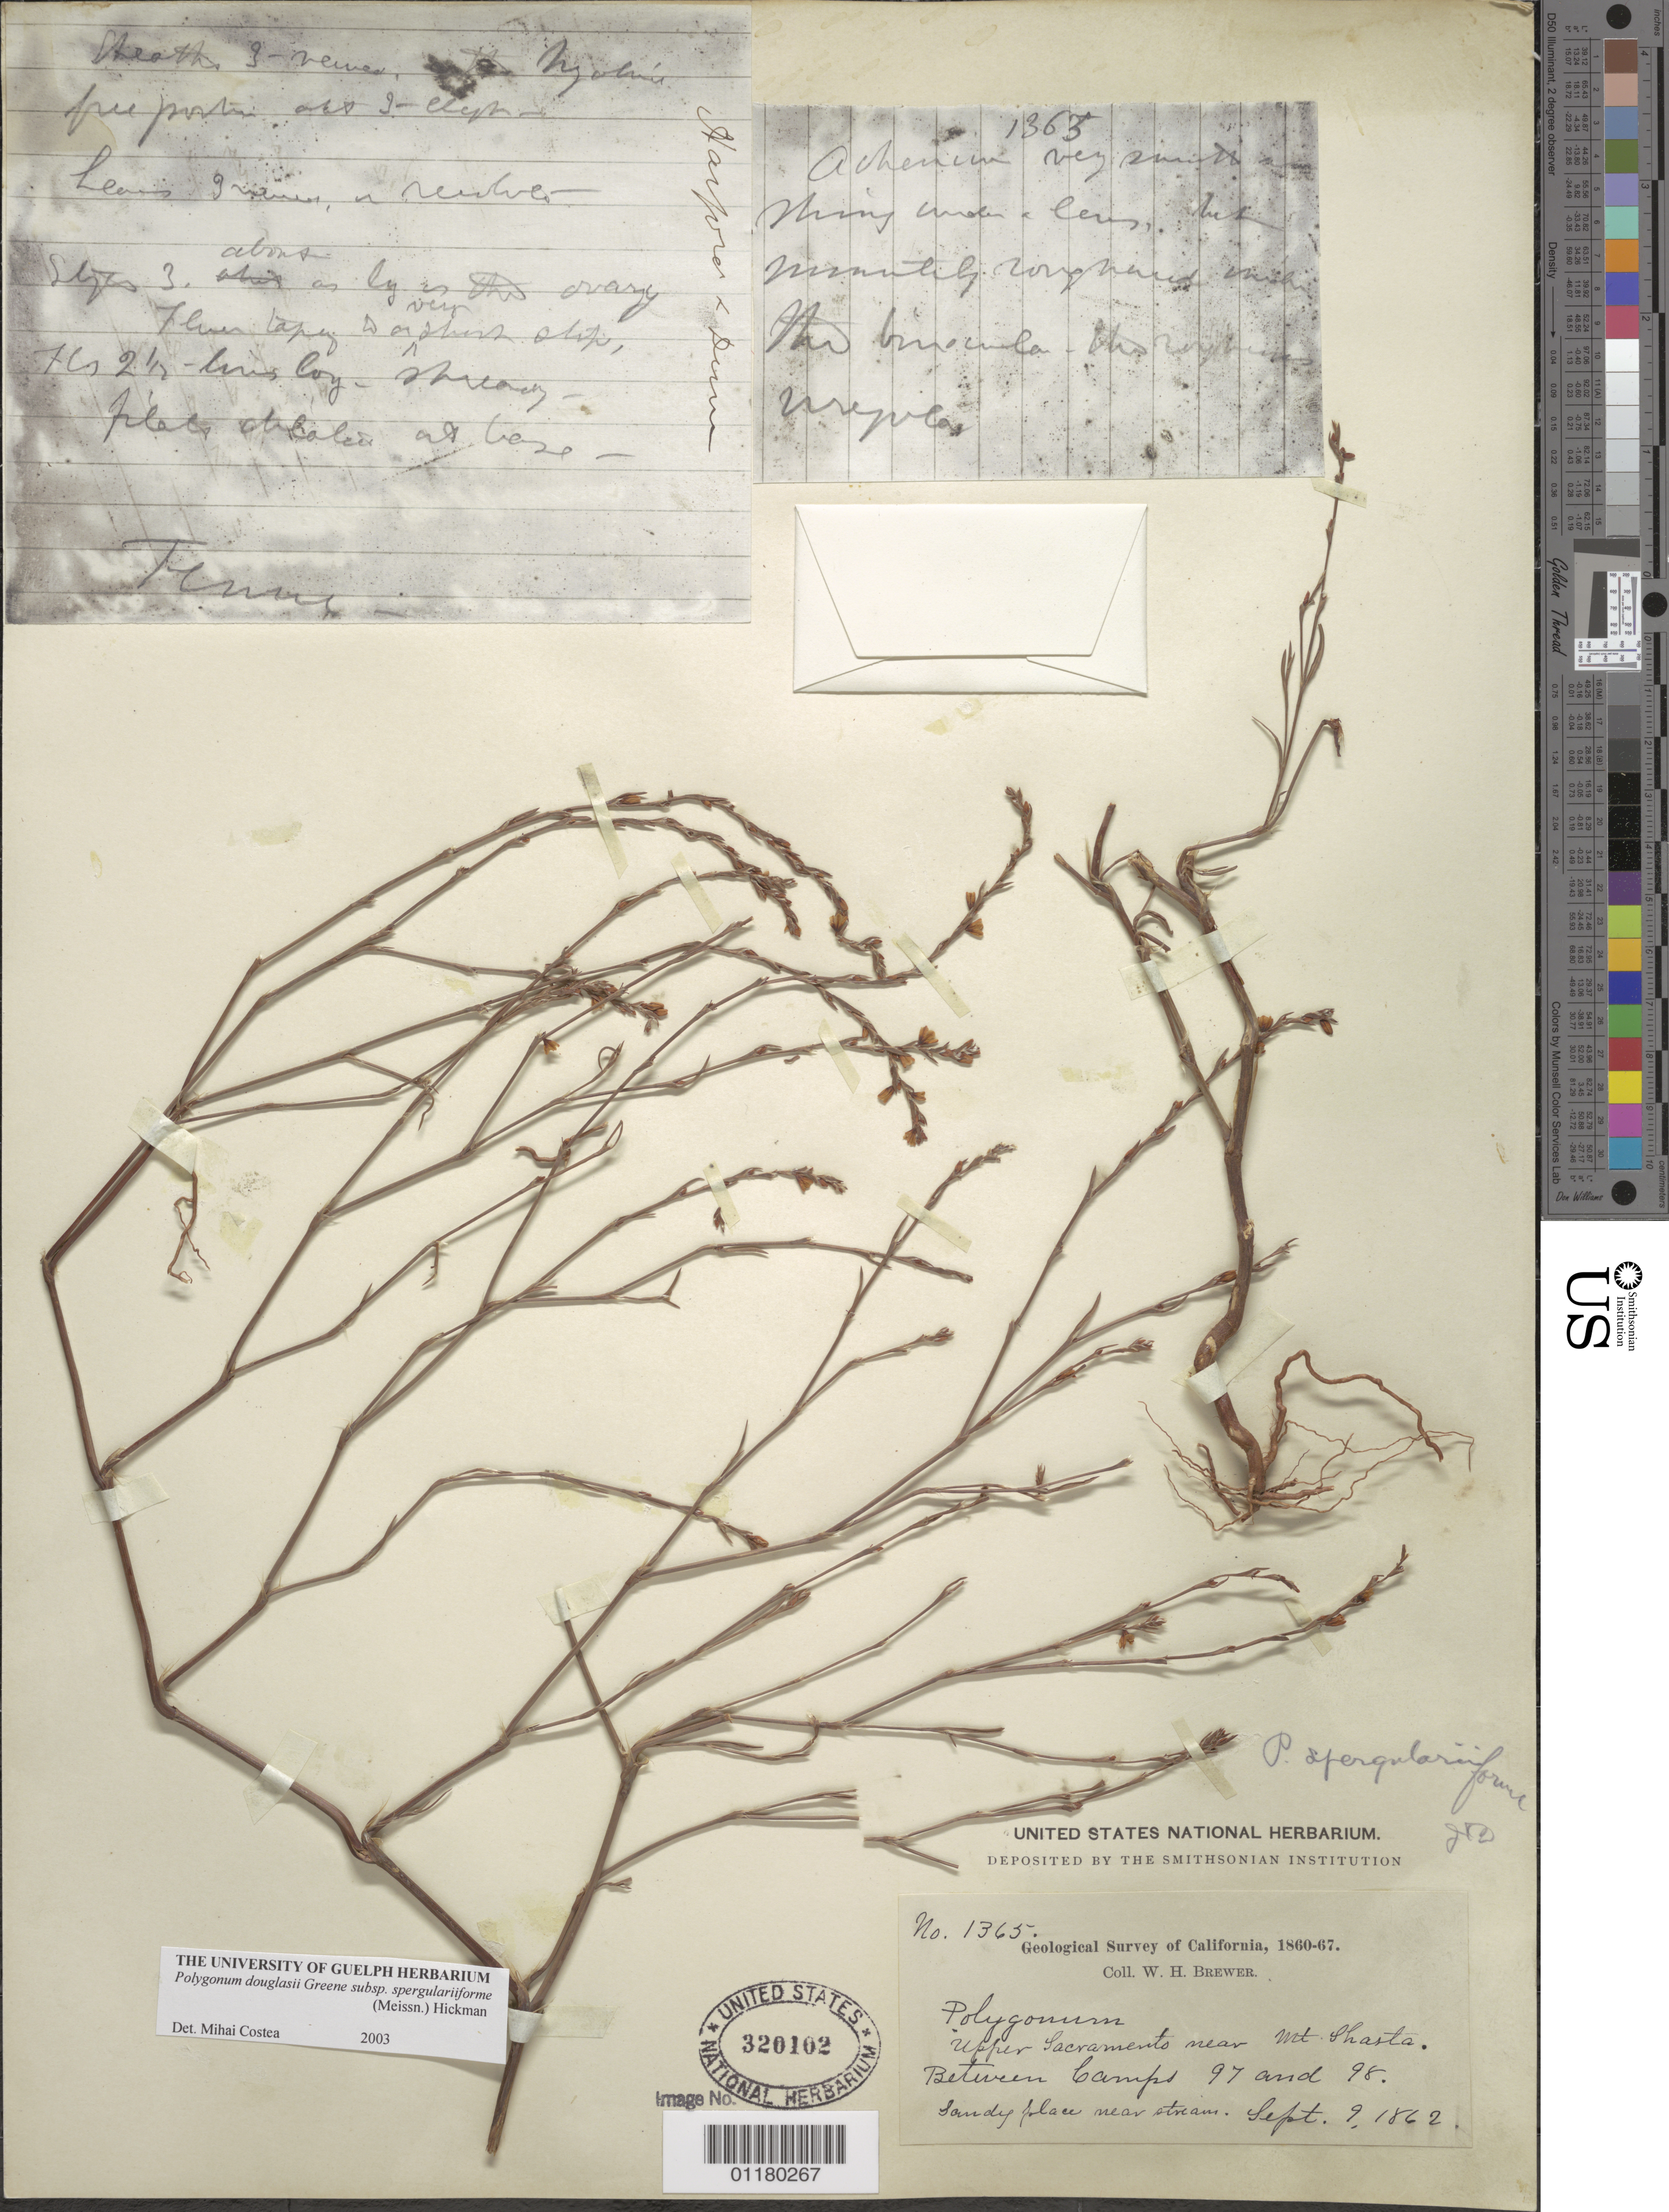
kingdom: Plantae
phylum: Tracheophyta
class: Magnoliopsida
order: Caryophyllales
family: Polygonaceae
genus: Polygonum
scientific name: Polygonum douglasii subsp. spergulariiforme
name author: (Meisn. ex Small) Hickman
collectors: W. H. Brewer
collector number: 1365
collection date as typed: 09 Sep 1862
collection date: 1862-09-09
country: United States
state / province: California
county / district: Sacramento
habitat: Sandy places near stream.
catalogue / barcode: US 320102